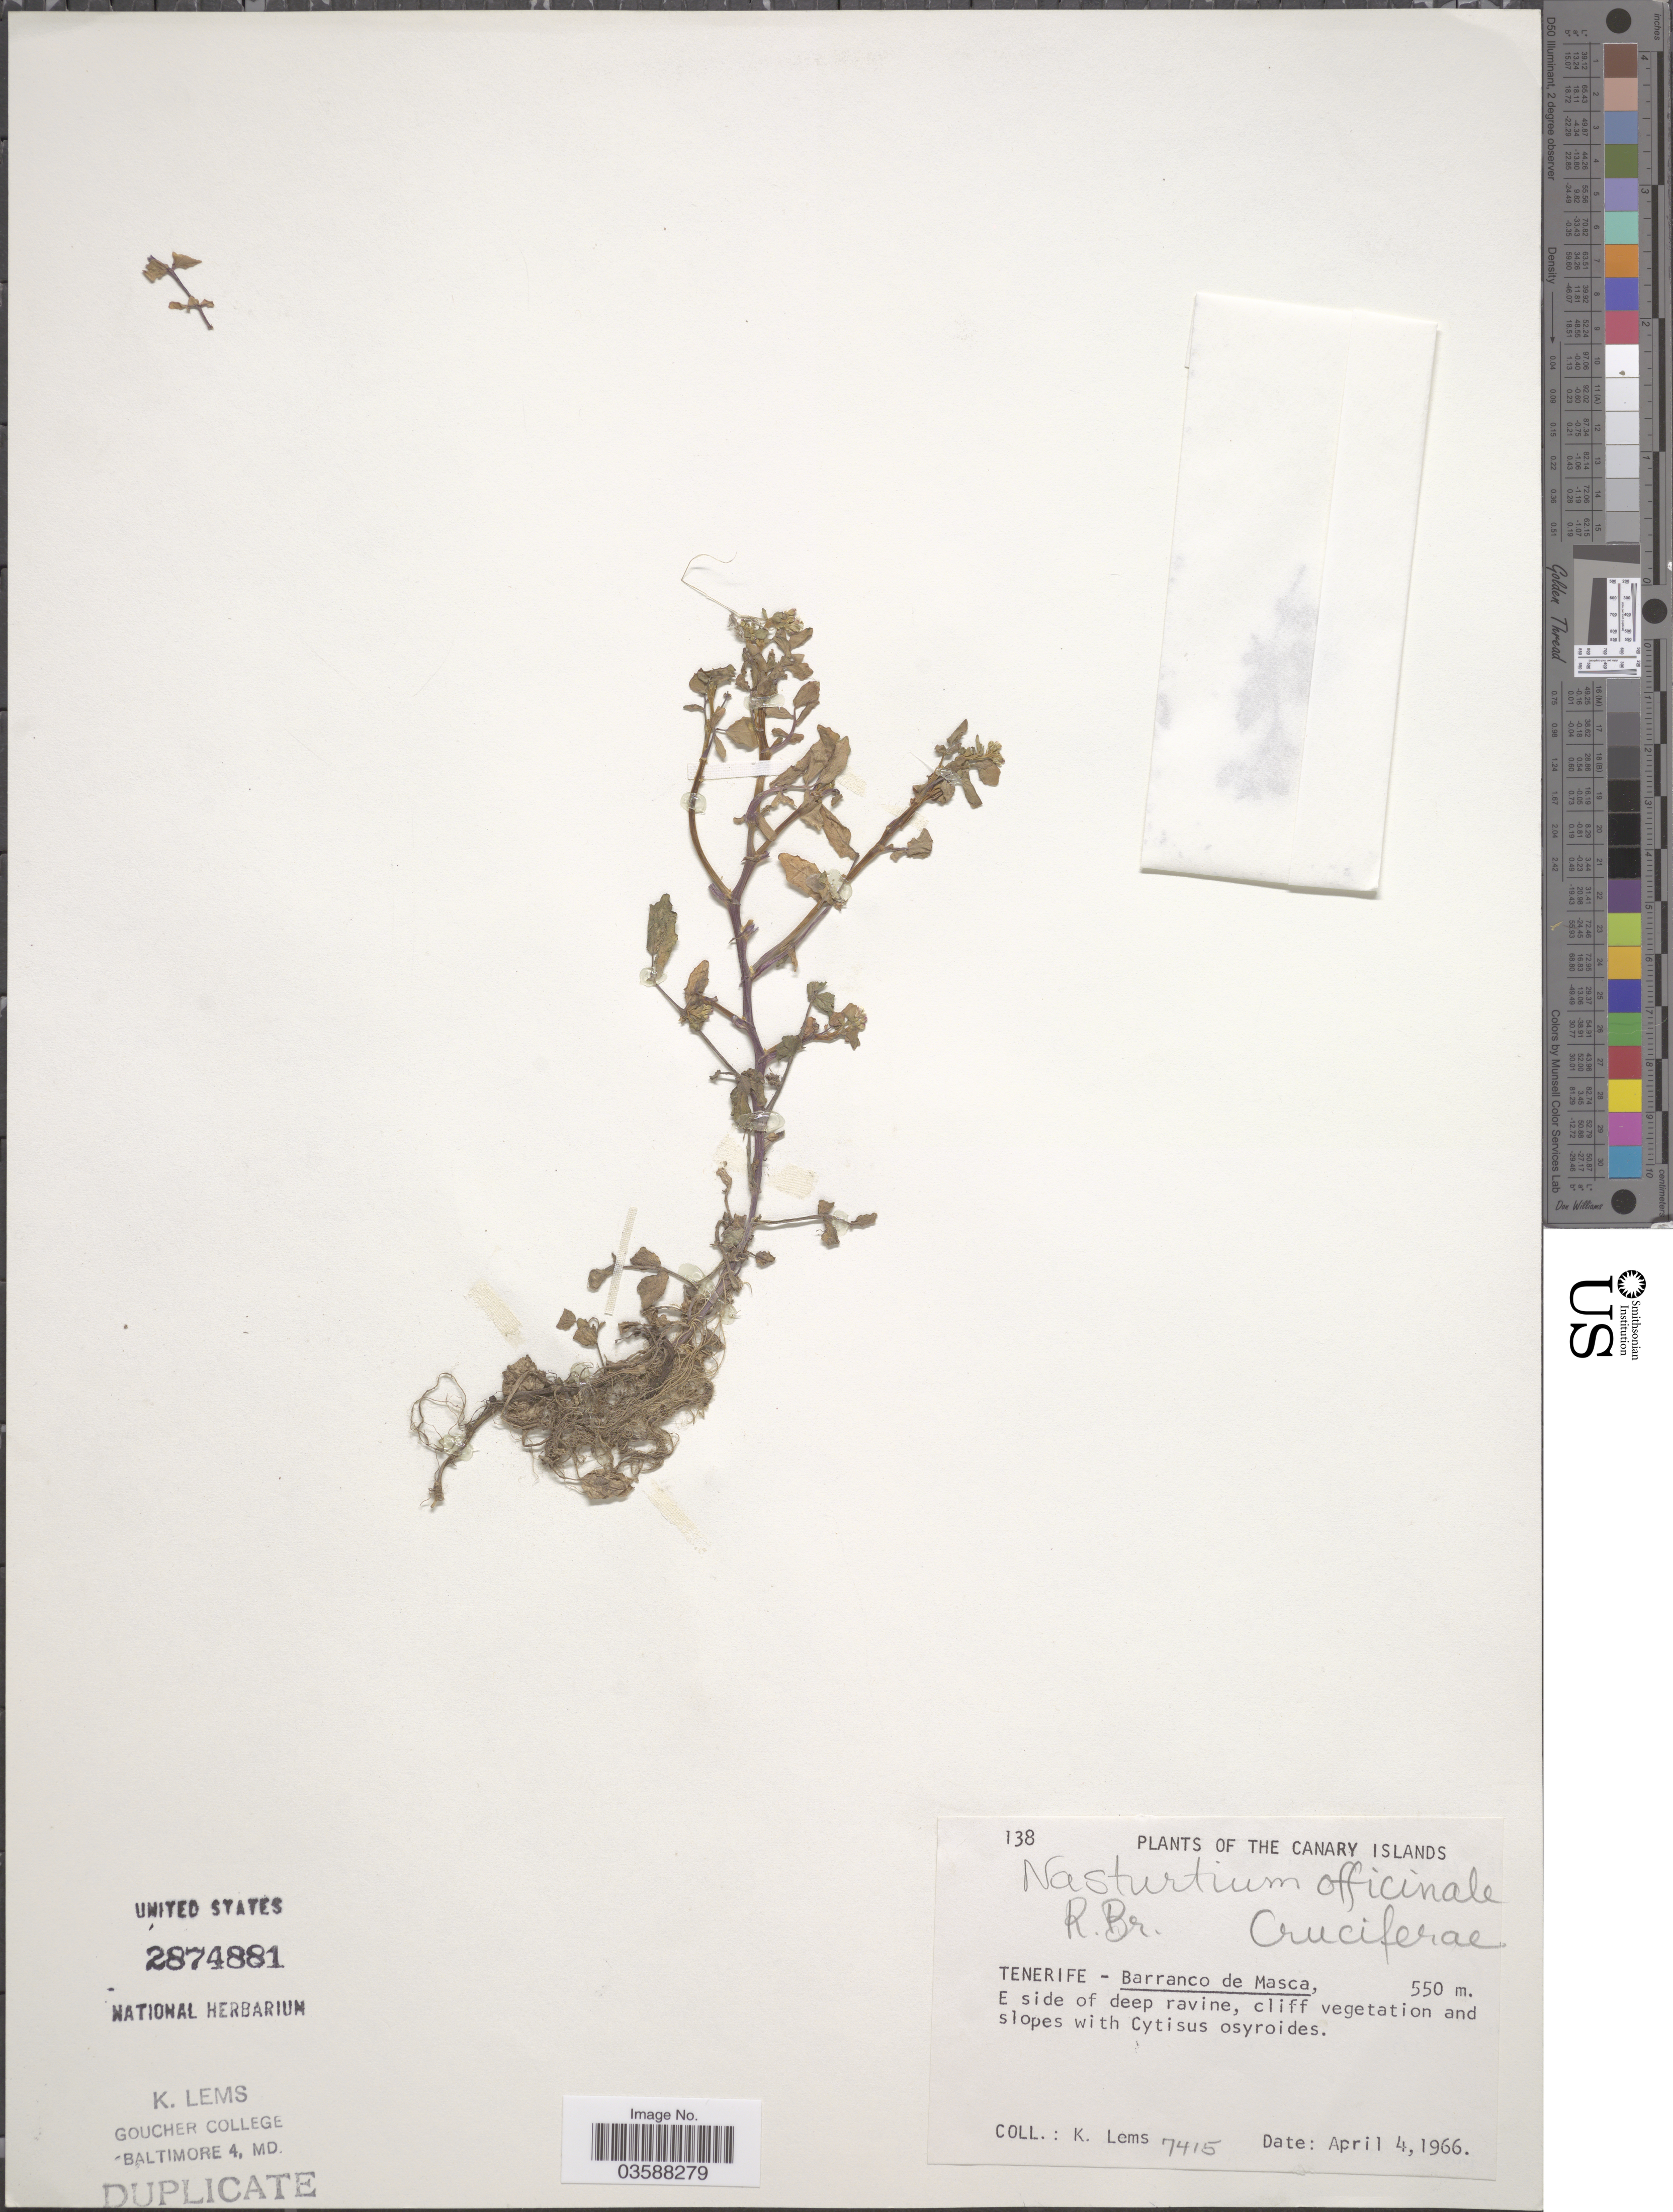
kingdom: Plantae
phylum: Tracheophyta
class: Magnoliopsida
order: Brassicales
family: Brassicaceae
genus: Nasturtium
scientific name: Nasturtium officinale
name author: R. Br.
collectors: K. Lems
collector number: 7415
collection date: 1966-04-04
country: Spain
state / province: Canarias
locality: The Canary Islands. Tenerife - Barranco de Masca, E side of deep ravine.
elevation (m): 550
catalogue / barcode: US 2874881